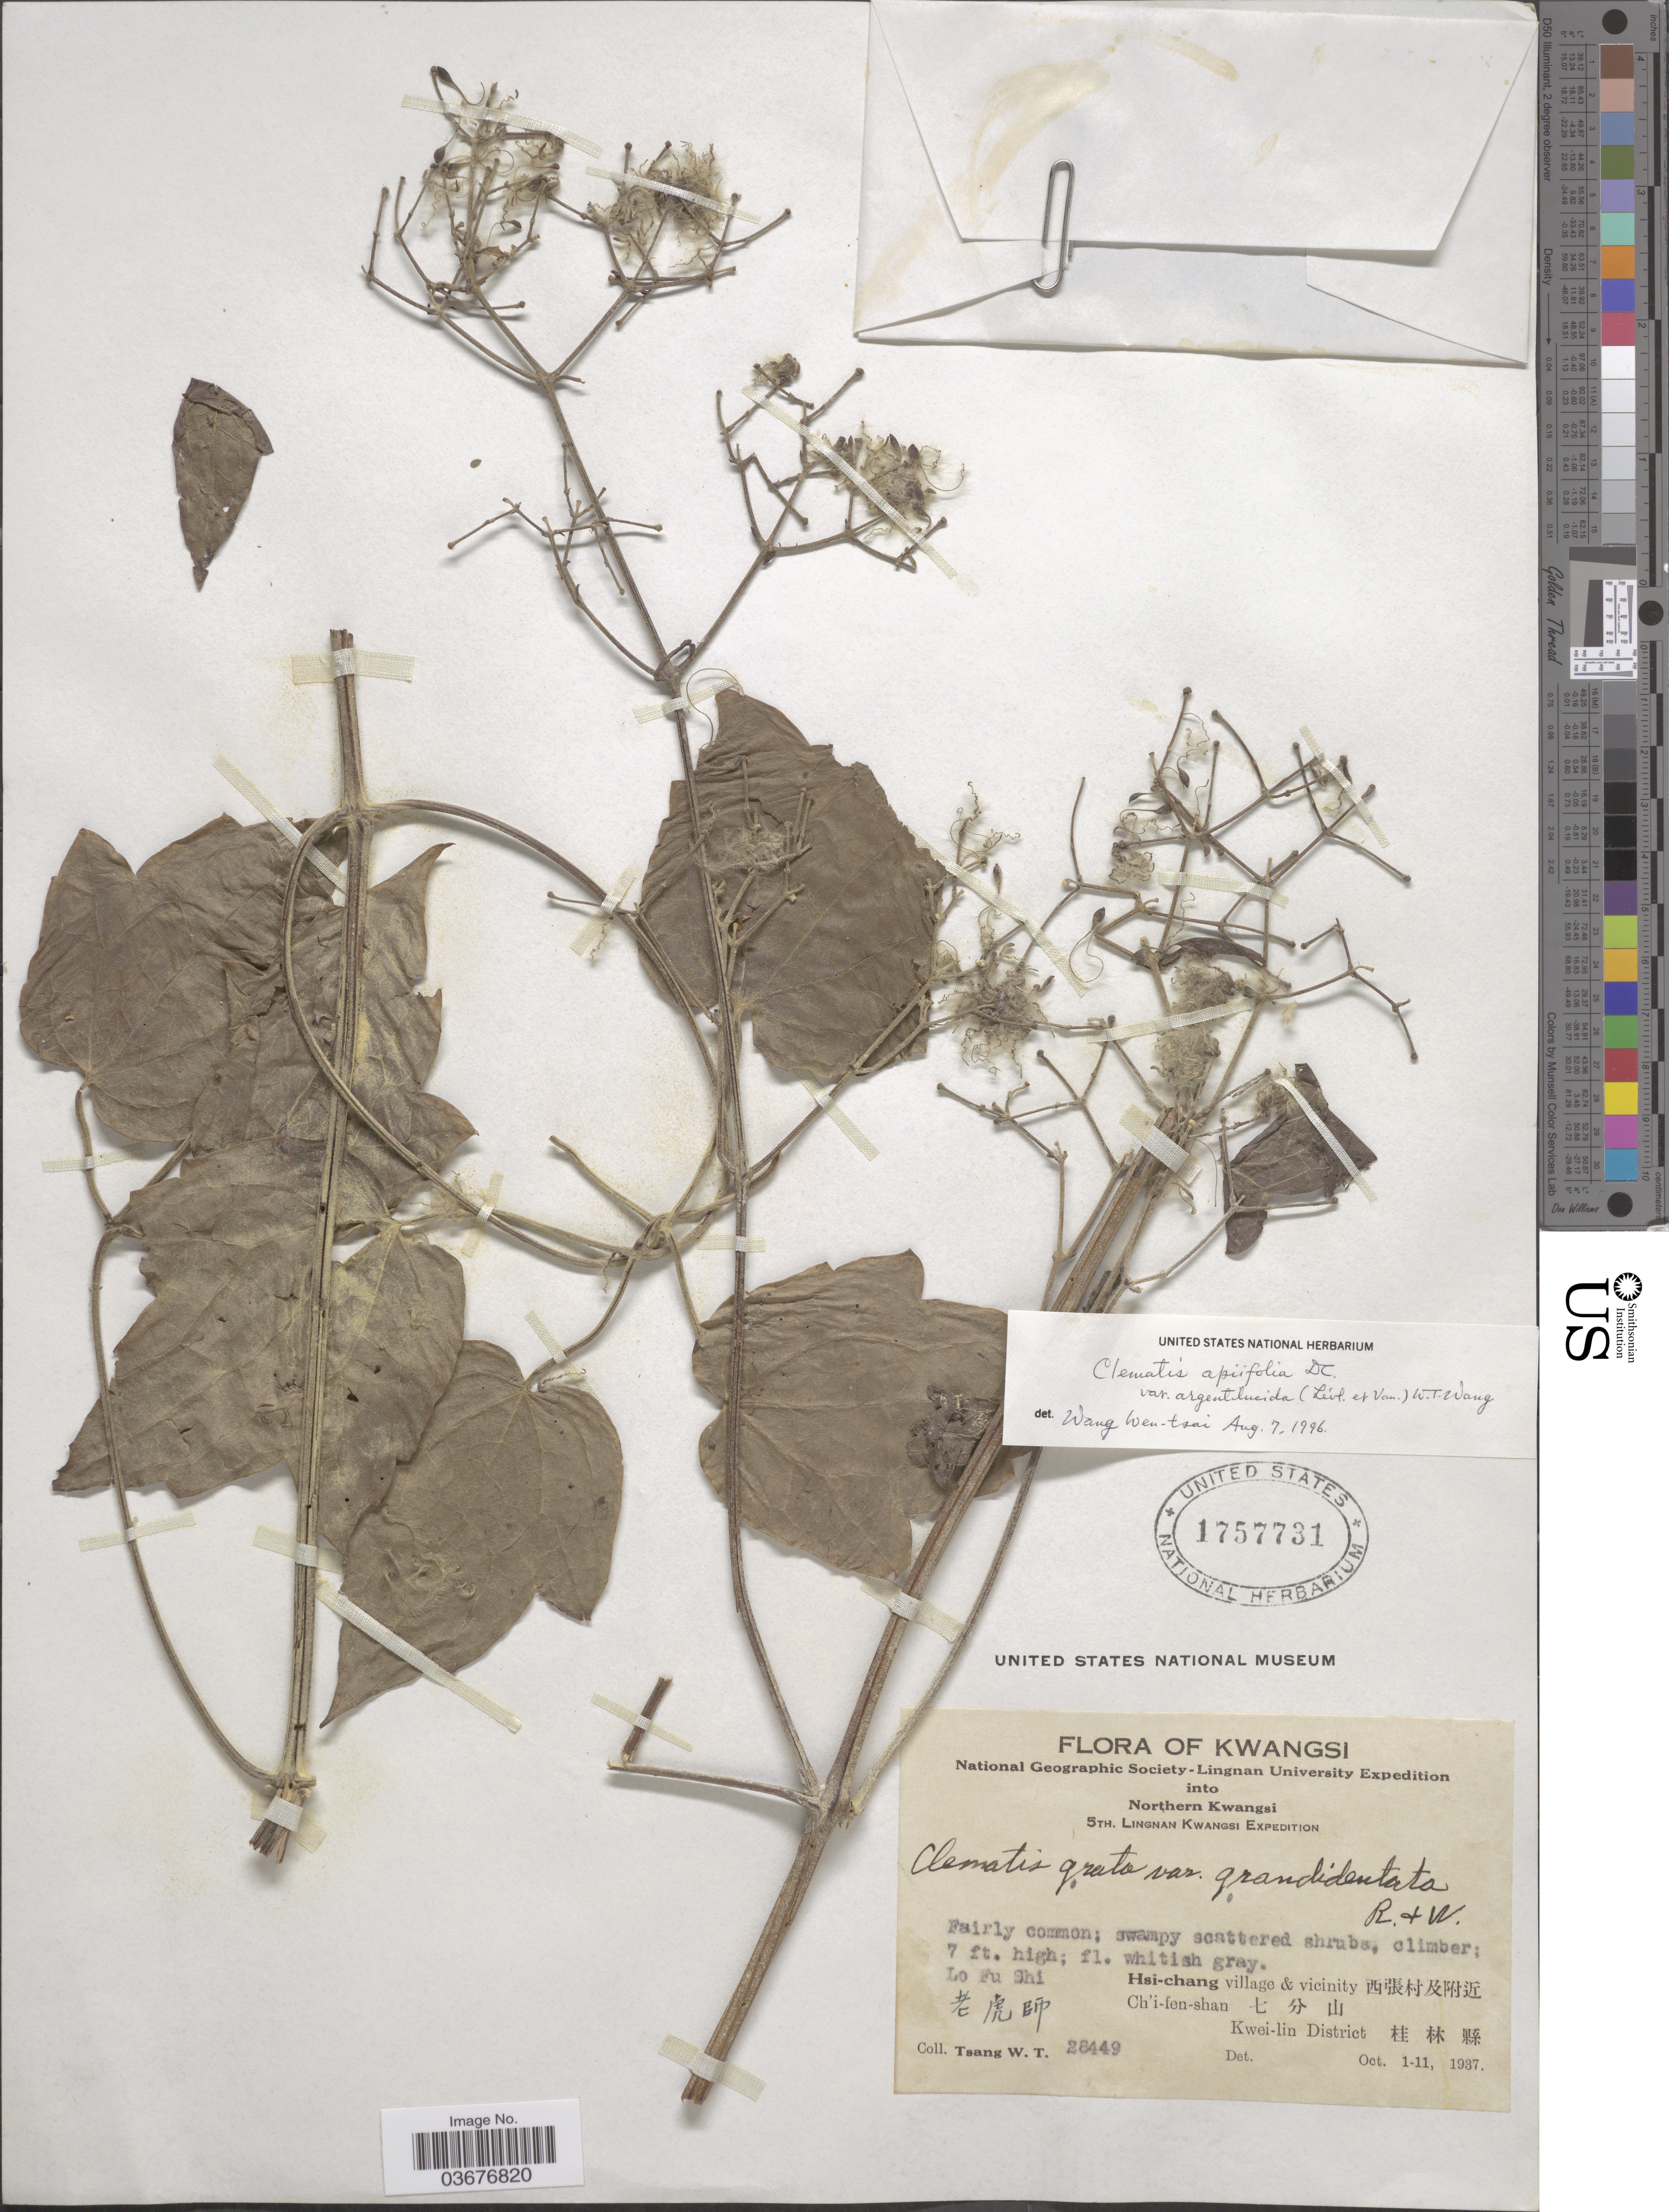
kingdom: Plantae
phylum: Tracheophyta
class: Magnoliopsida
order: Ranunculales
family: Ranunculaceae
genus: Clematis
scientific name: Clematis apiifolia var. argentilucida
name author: (H. Lév. & Vaniot) W.T. Wang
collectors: W. T. Tsang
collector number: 28449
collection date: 1937-10-01/1937-10-11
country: China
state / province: Guangxi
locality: Northern Kwangsi. Lo Fu Shi X. Hsi-chang village & vicinity X. Ch'i-fen-shan X. Kwei-lin District X.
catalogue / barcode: US 1757731